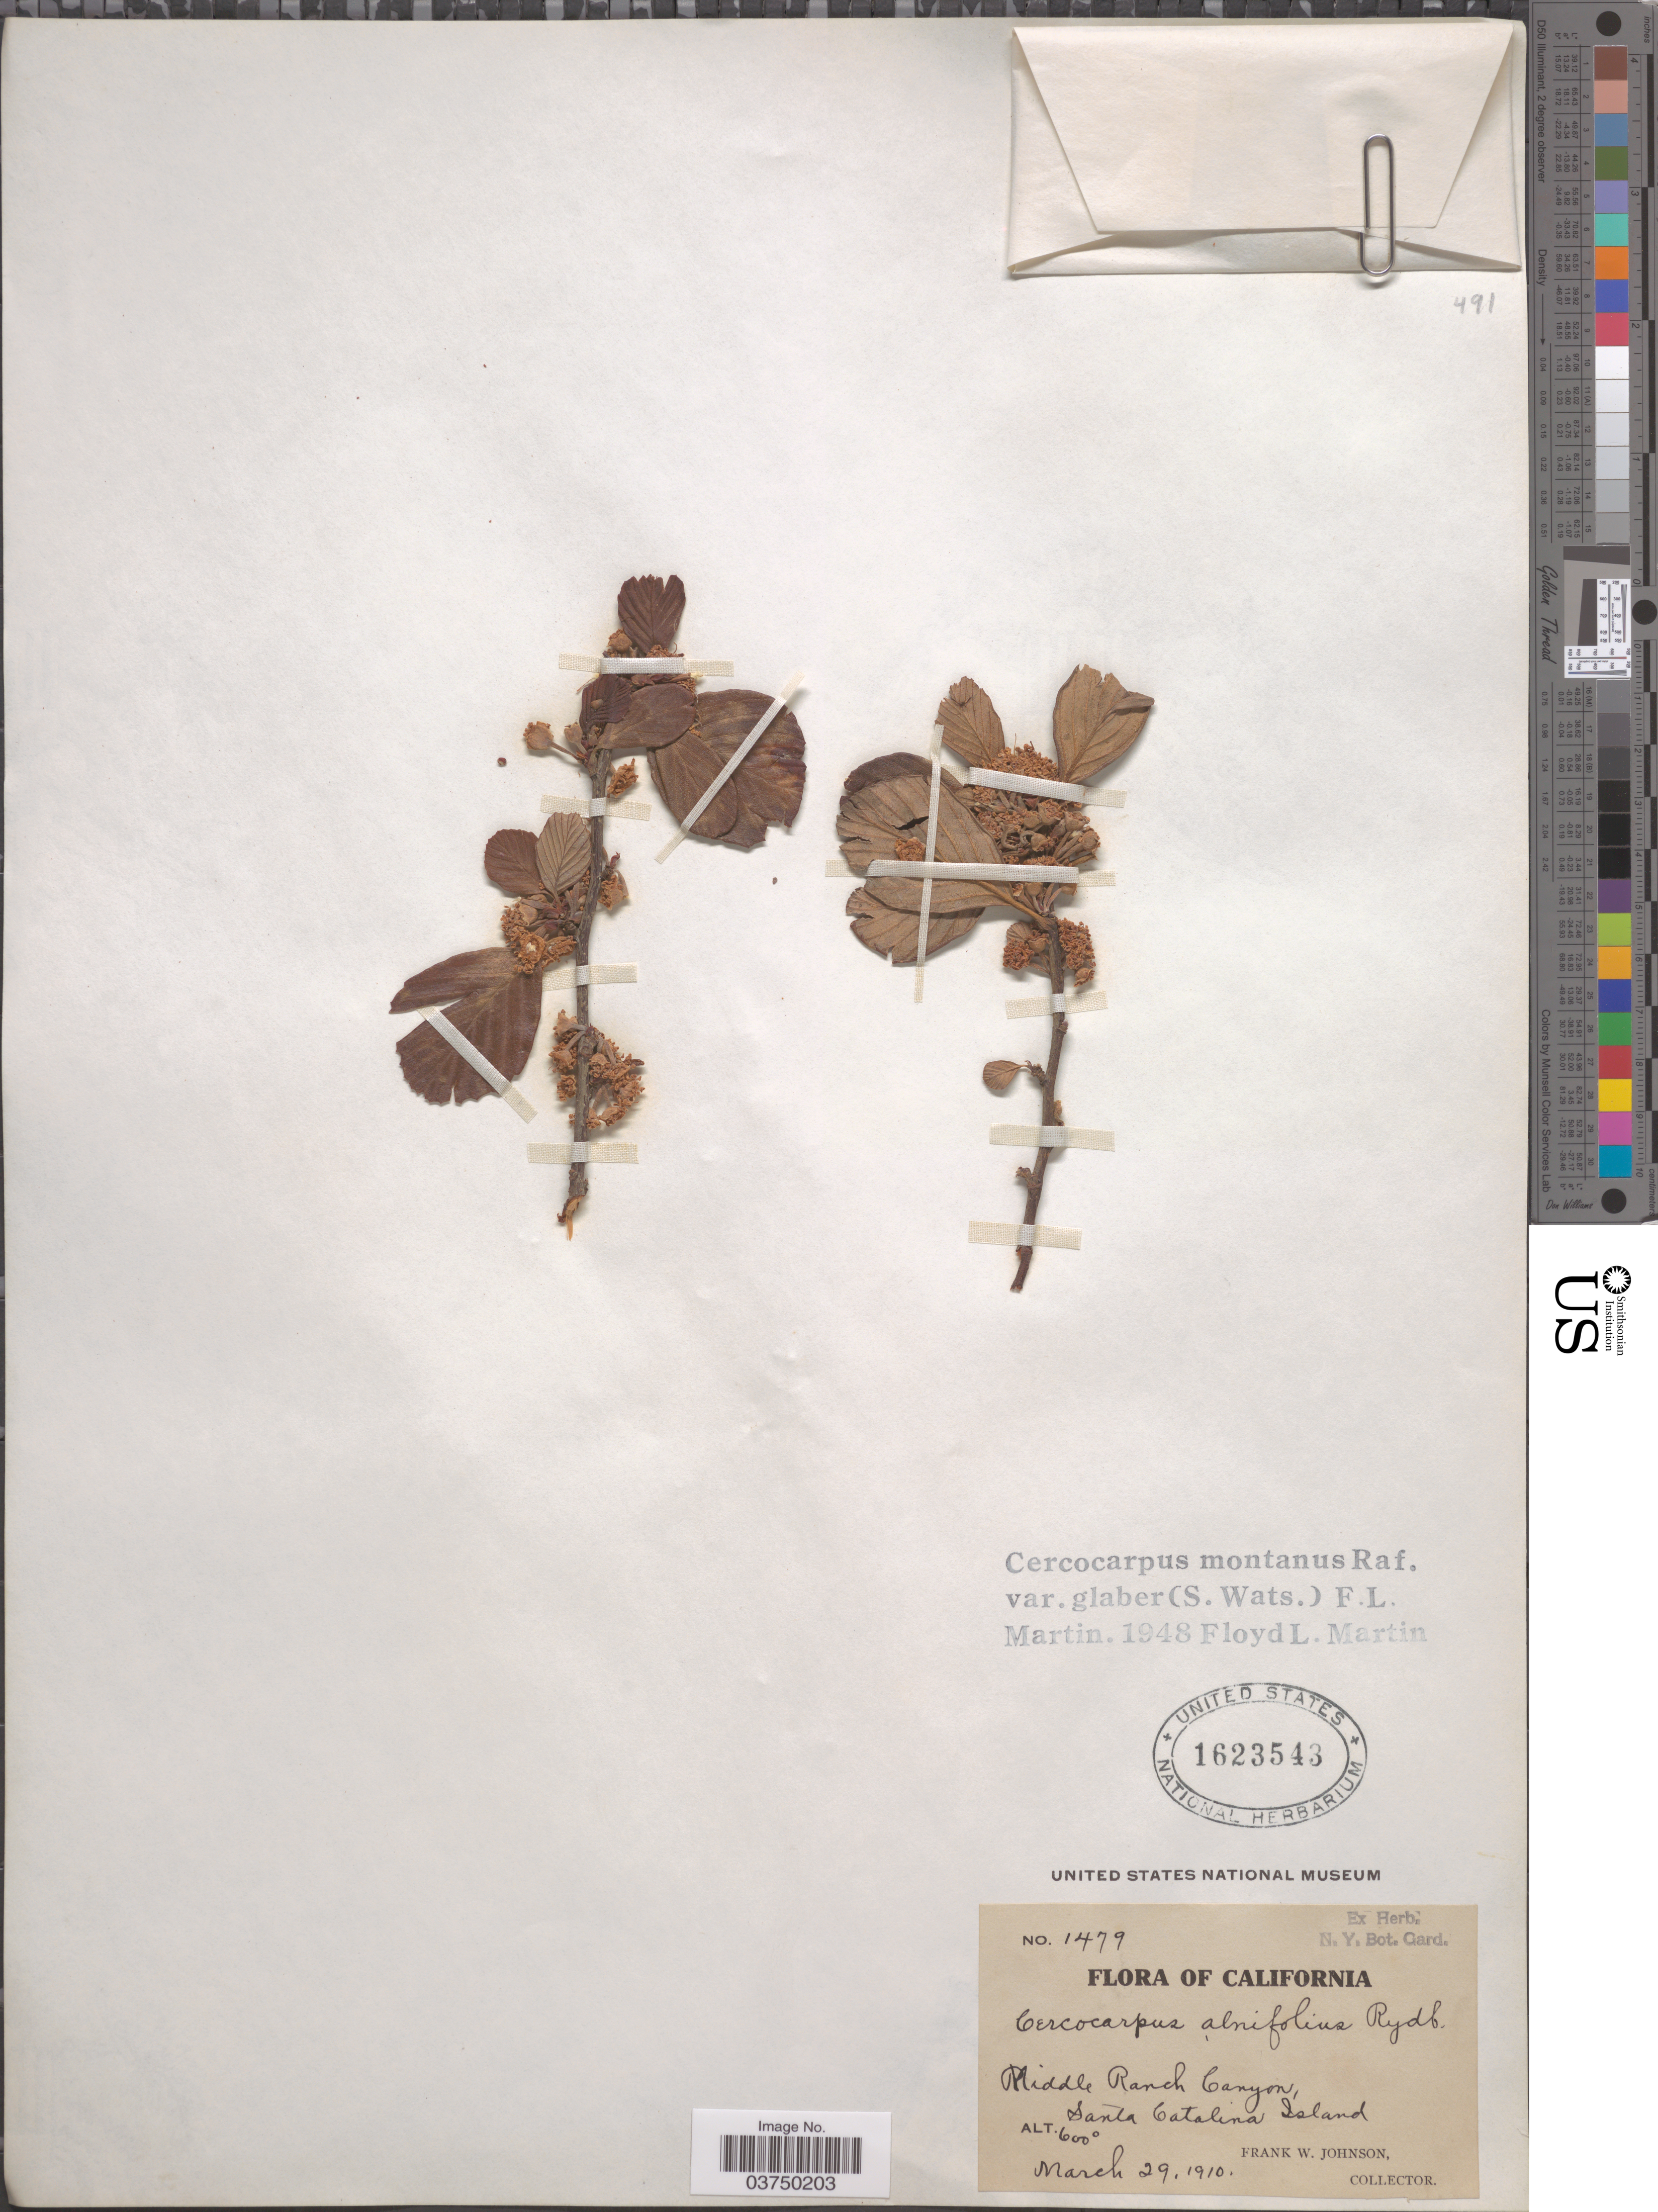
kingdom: Plantae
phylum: Tracheophyta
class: Magnoliopsida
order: Rosales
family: Rosaceae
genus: Cercocarpus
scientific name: Cercocarpus montanus var. glaber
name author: (S. Watson) F.L. Martin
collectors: F. W. Johnson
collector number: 1479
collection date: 1910-03-29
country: United States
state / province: California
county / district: Los Angeles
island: Santa Catalina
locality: Middle Ranch Canyon, Santa Catalina Island.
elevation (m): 183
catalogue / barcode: US 1623543